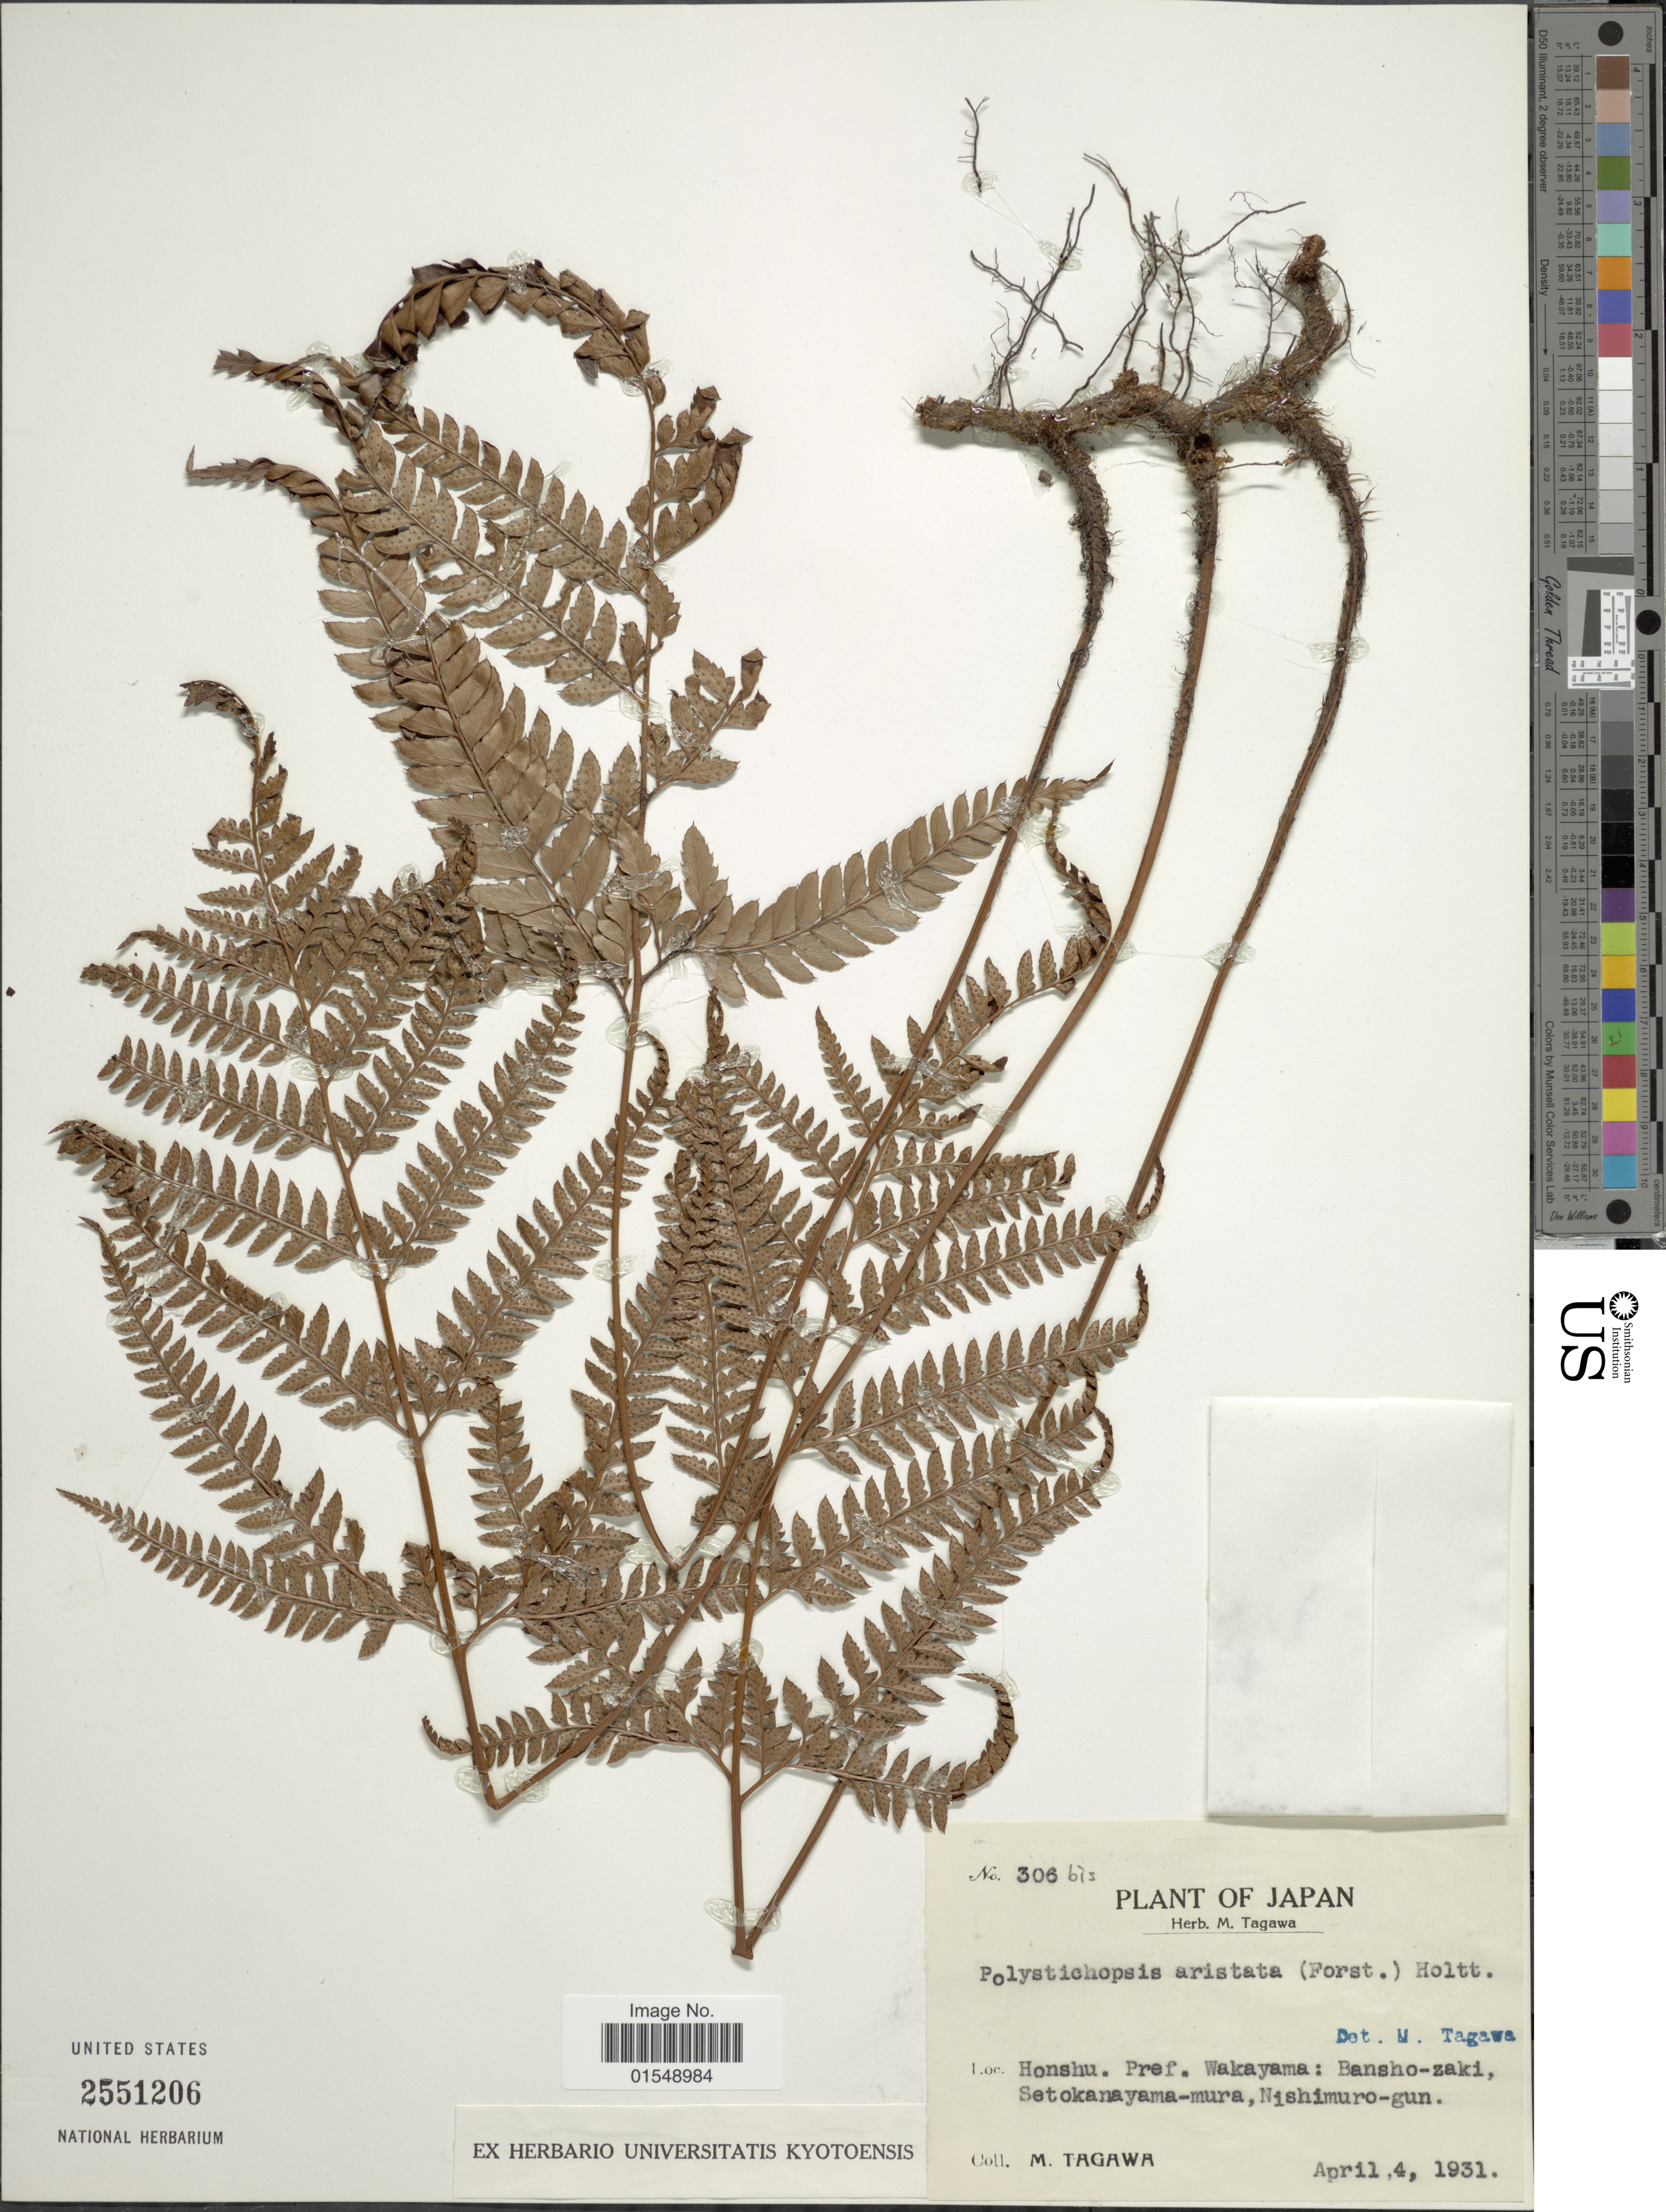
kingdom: Plantae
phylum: Tracheophyta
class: Polypodiopsida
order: Polypodiales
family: Dryopteridaceae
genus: Arachniodes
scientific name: Arachniodes aristata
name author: (G. Forst.) Tindale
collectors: M. Tagawa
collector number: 306bis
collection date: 1931-04-04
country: Japan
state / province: Wakayama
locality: Honshu: Bansho-zaki, Setokanayama- mura, Nishimuro-gun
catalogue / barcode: US 2551206